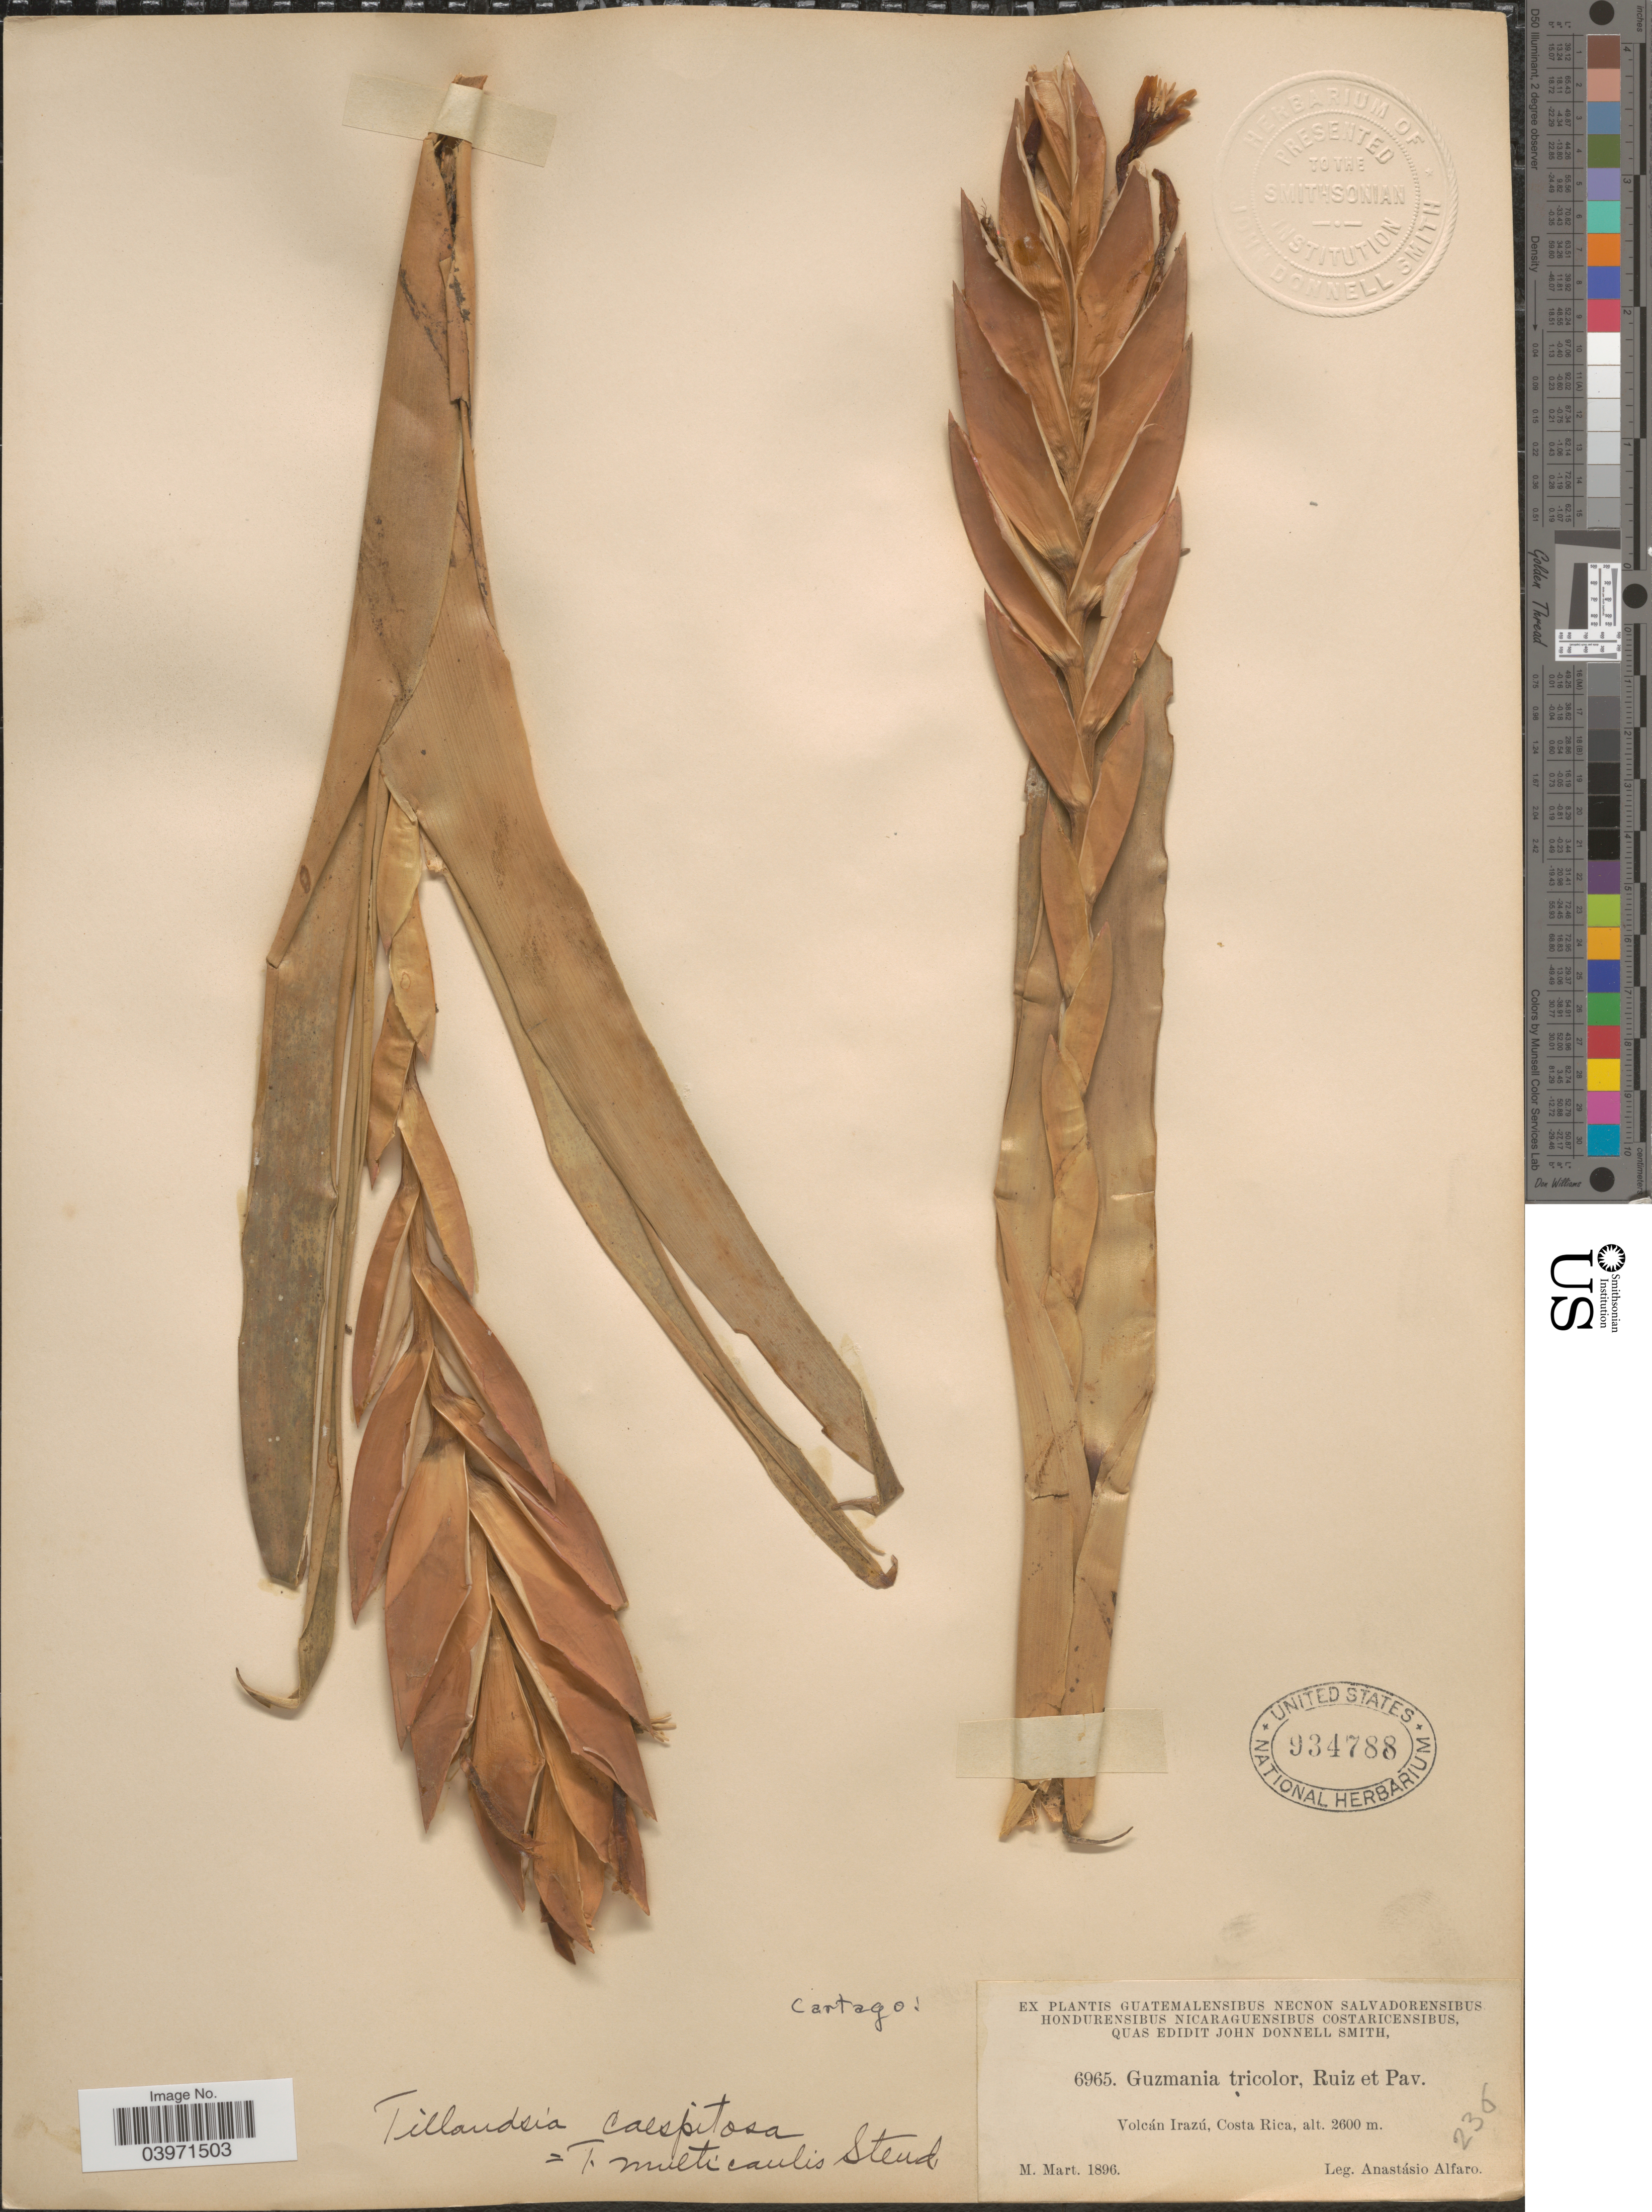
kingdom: Plantae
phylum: Tracheophyta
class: Liliopsida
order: Poales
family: Bromeliaceae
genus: Tillandsia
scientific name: Tillandsia multicaulis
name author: Steud.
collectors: A. Alfaro Gonzalez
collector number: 6965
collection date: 1896-03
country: Costa Rica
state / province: Cartago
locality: Volcán Irazú.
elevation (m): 2600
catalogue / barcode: US 934788